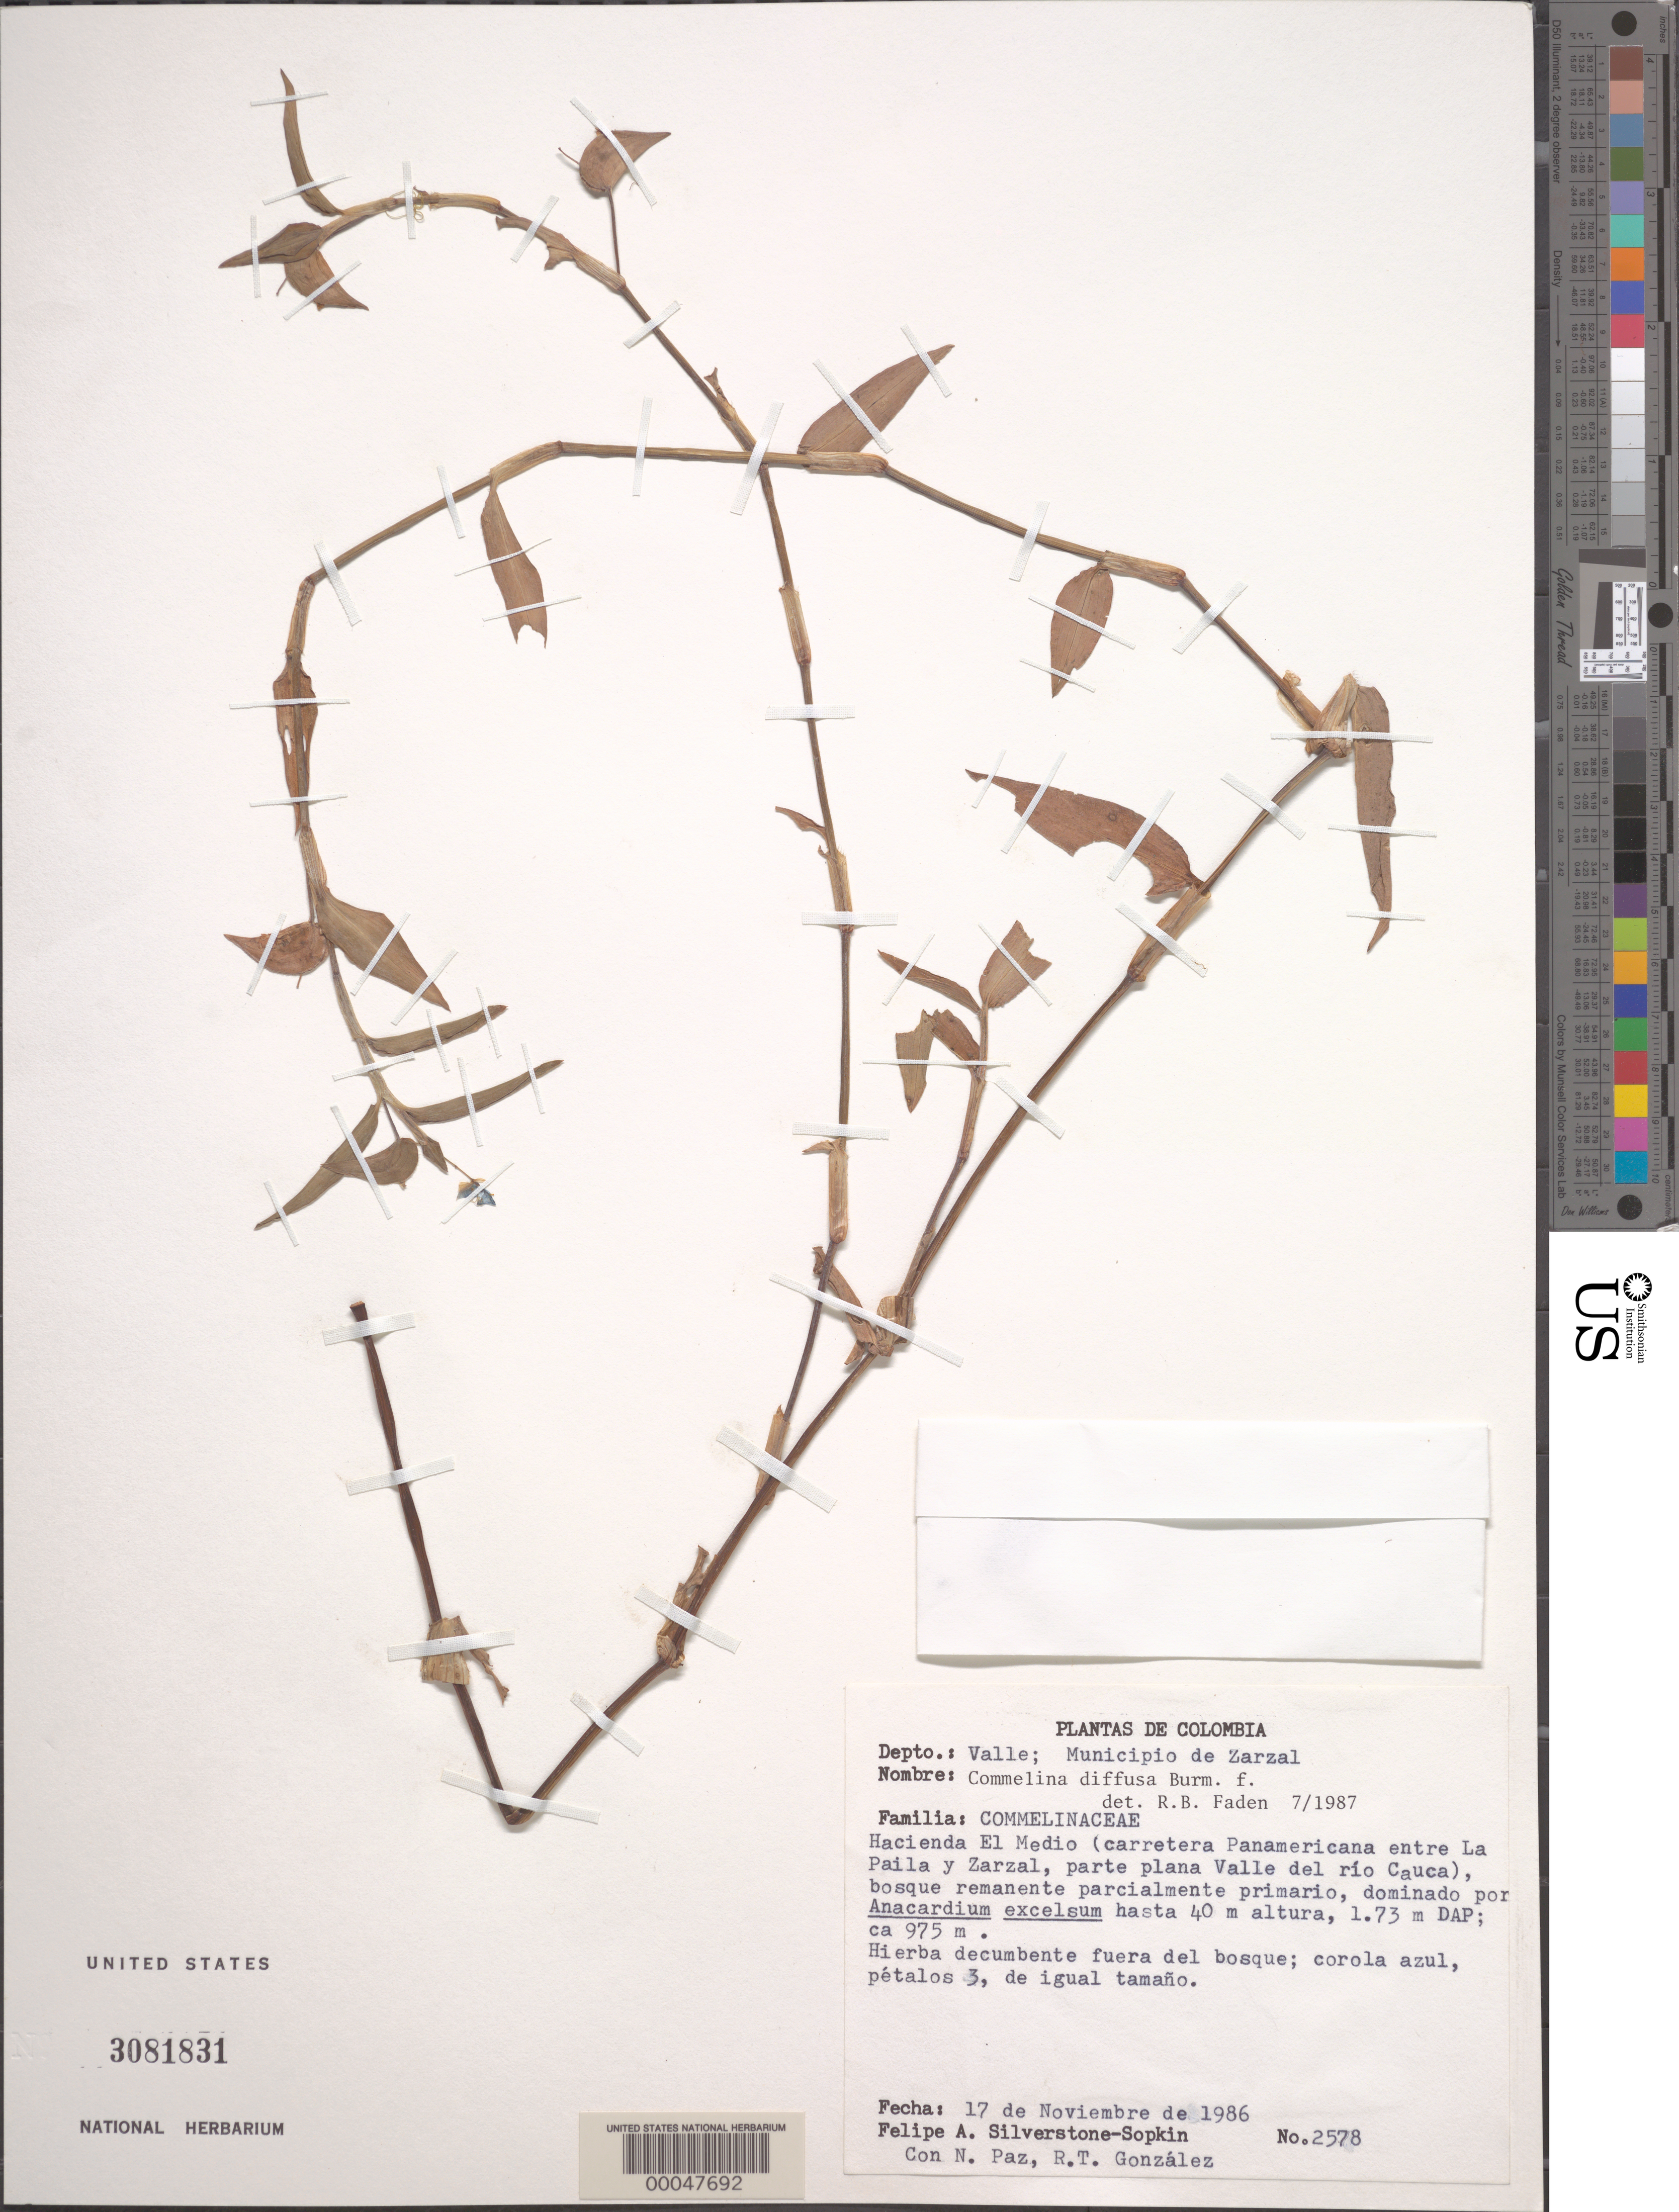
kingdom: Plantae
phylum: Tracheophyta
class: Liliopsida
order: Commelinales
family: Commelinaceae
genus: Commelina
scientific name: Commelina diffusa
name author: Burm. f.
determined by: Faden, Robert B., (US), Smithsonian Institution - National Museum of Natural History (UNITED STATES)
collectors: P. A. Silverstone-Sopkin, C. Paz & R. Gonzalez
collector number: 2578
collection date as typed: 17 Nov 1986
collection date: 1986-11-17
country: Colombia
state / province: Valle del Cauca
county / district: Zarzal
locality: Hacienda el Medio, between la Paila and Zarzal on Pan American Hwy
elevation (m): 975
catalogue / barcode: US 3081831